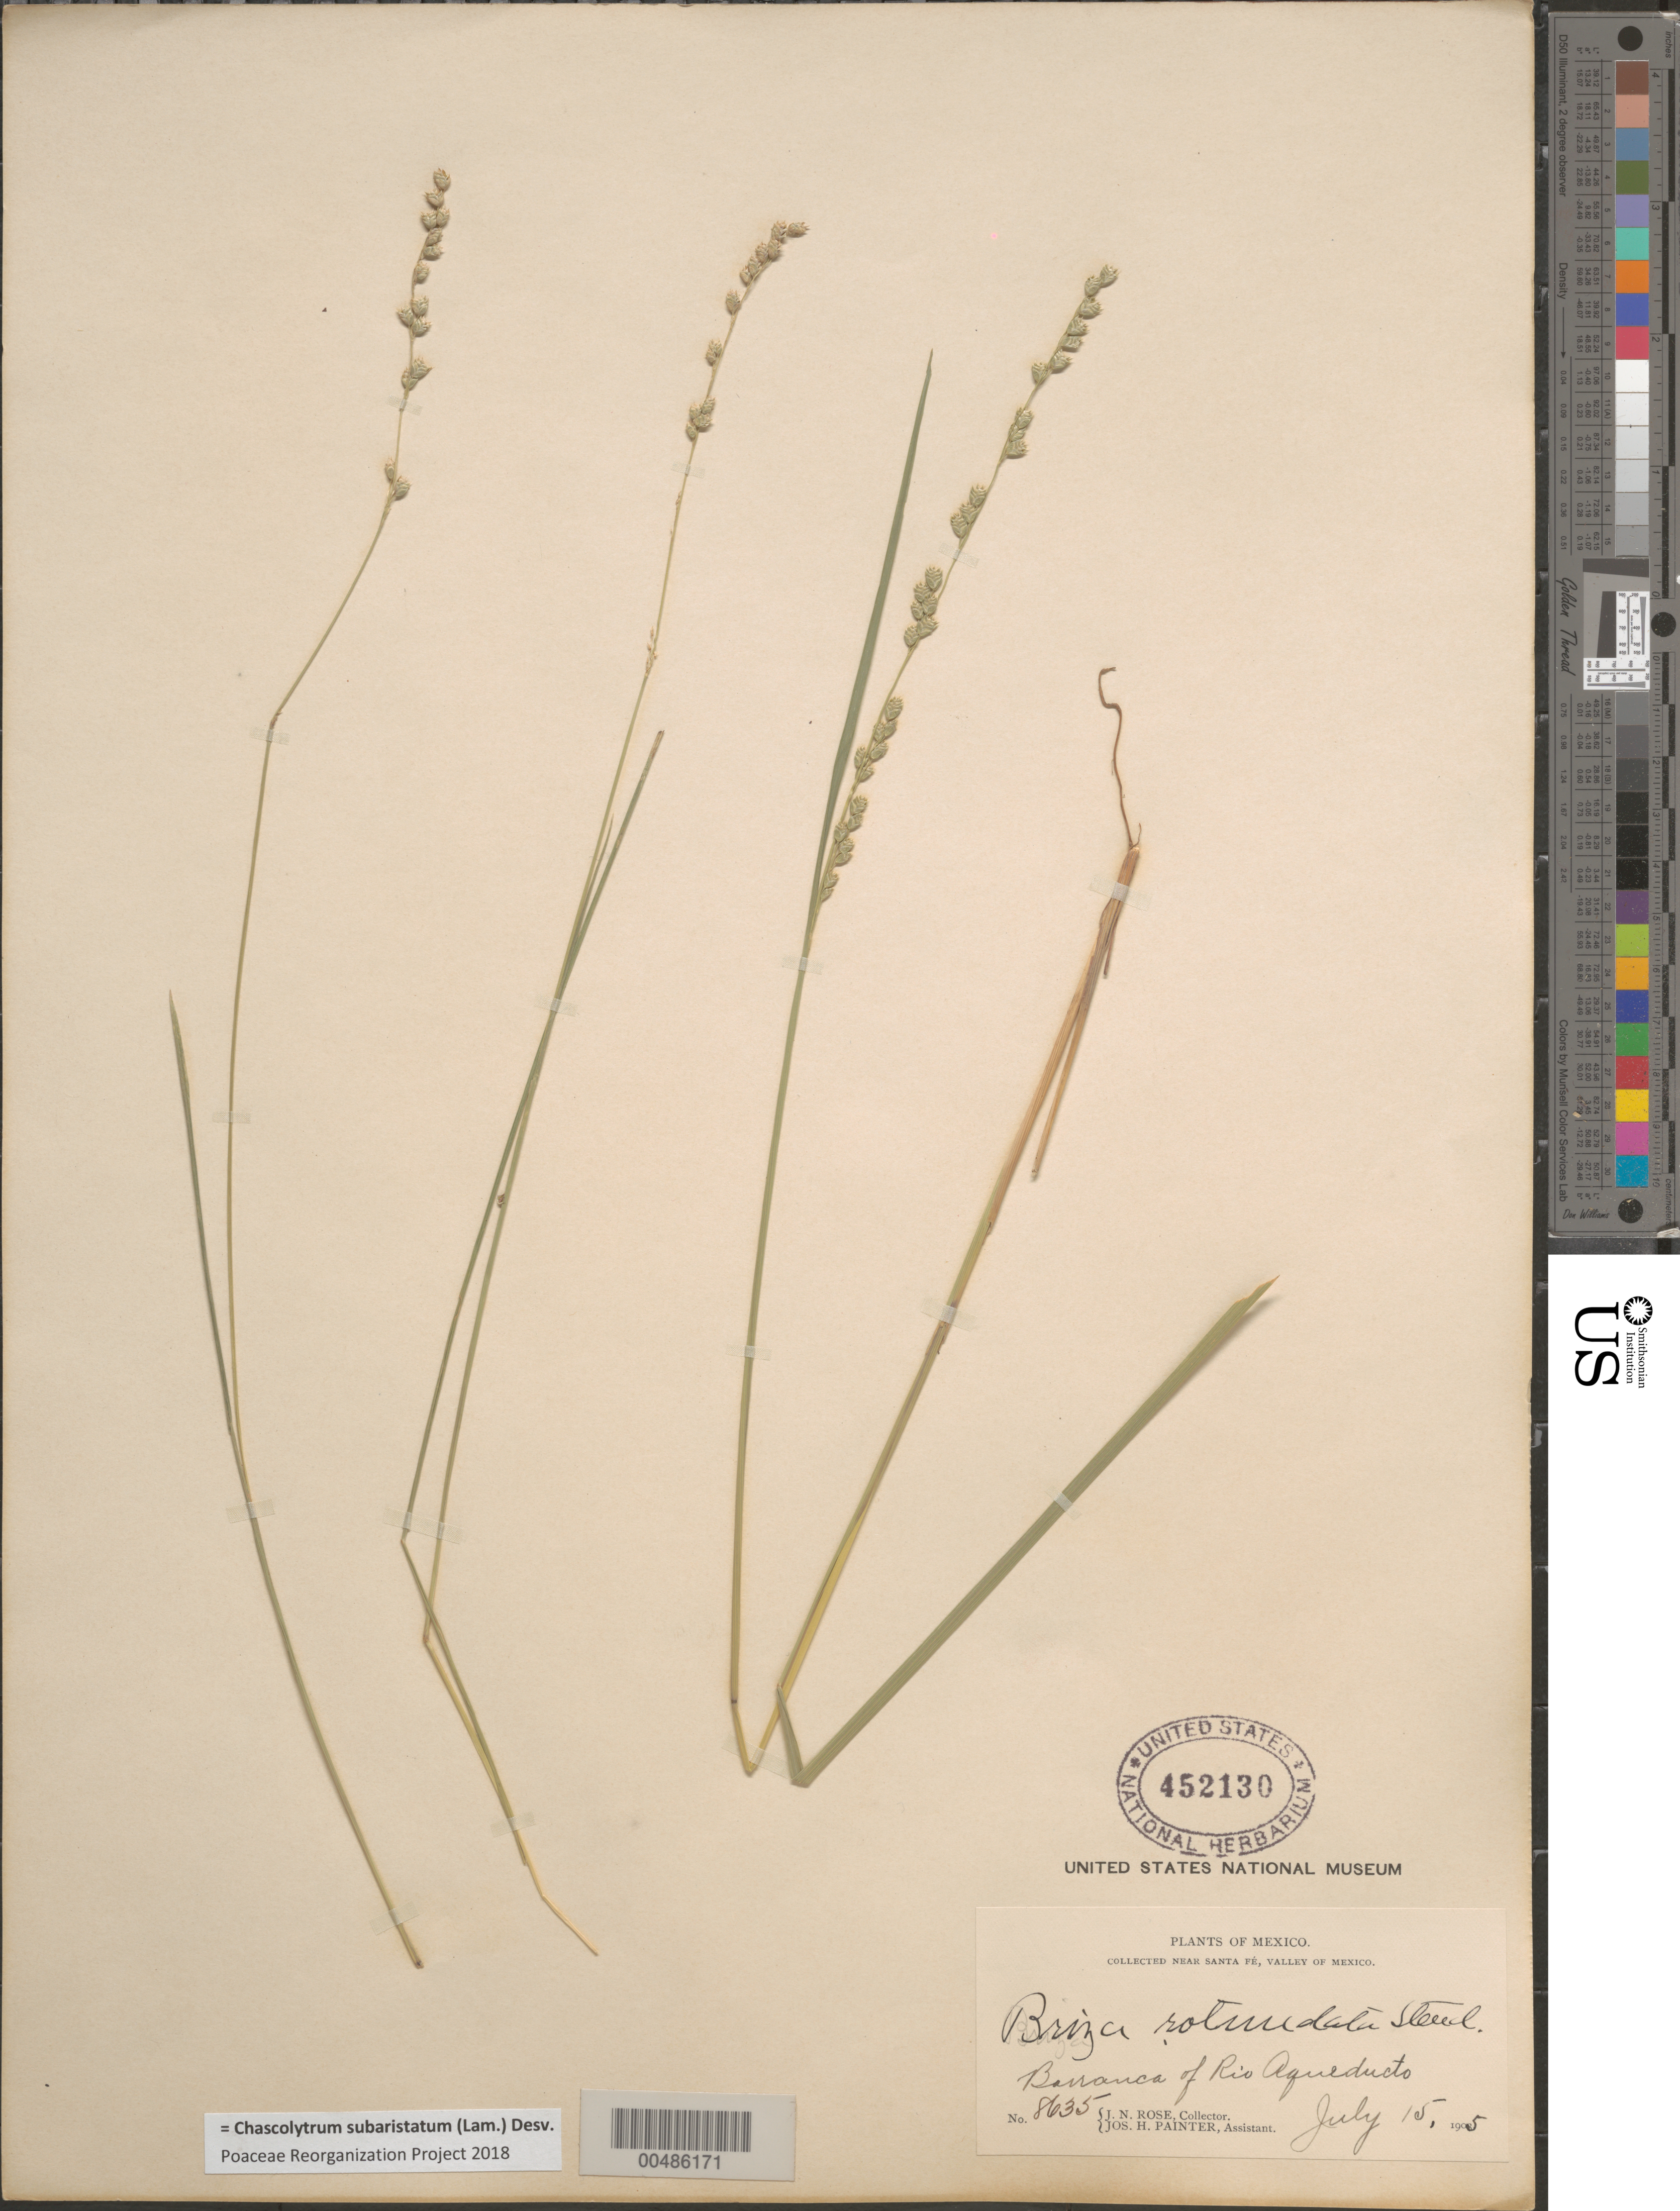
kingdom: Plantae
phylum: Tracheophyta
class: Liliopsida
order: Poales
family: Poaceae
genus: Chascolytrum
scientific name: Chascolytrum subaristatum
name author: (Lam.) Desv.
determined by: Poaceae Reorganization Project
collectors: J. N. Rose & J. H. Painter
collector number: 8635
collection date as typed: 15 Jul 1905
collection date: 1905-07-15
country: Mexico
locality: Near Santa F‚, Valley of Mexico, barranca of Rio Aqueducto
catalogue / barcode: US 452130